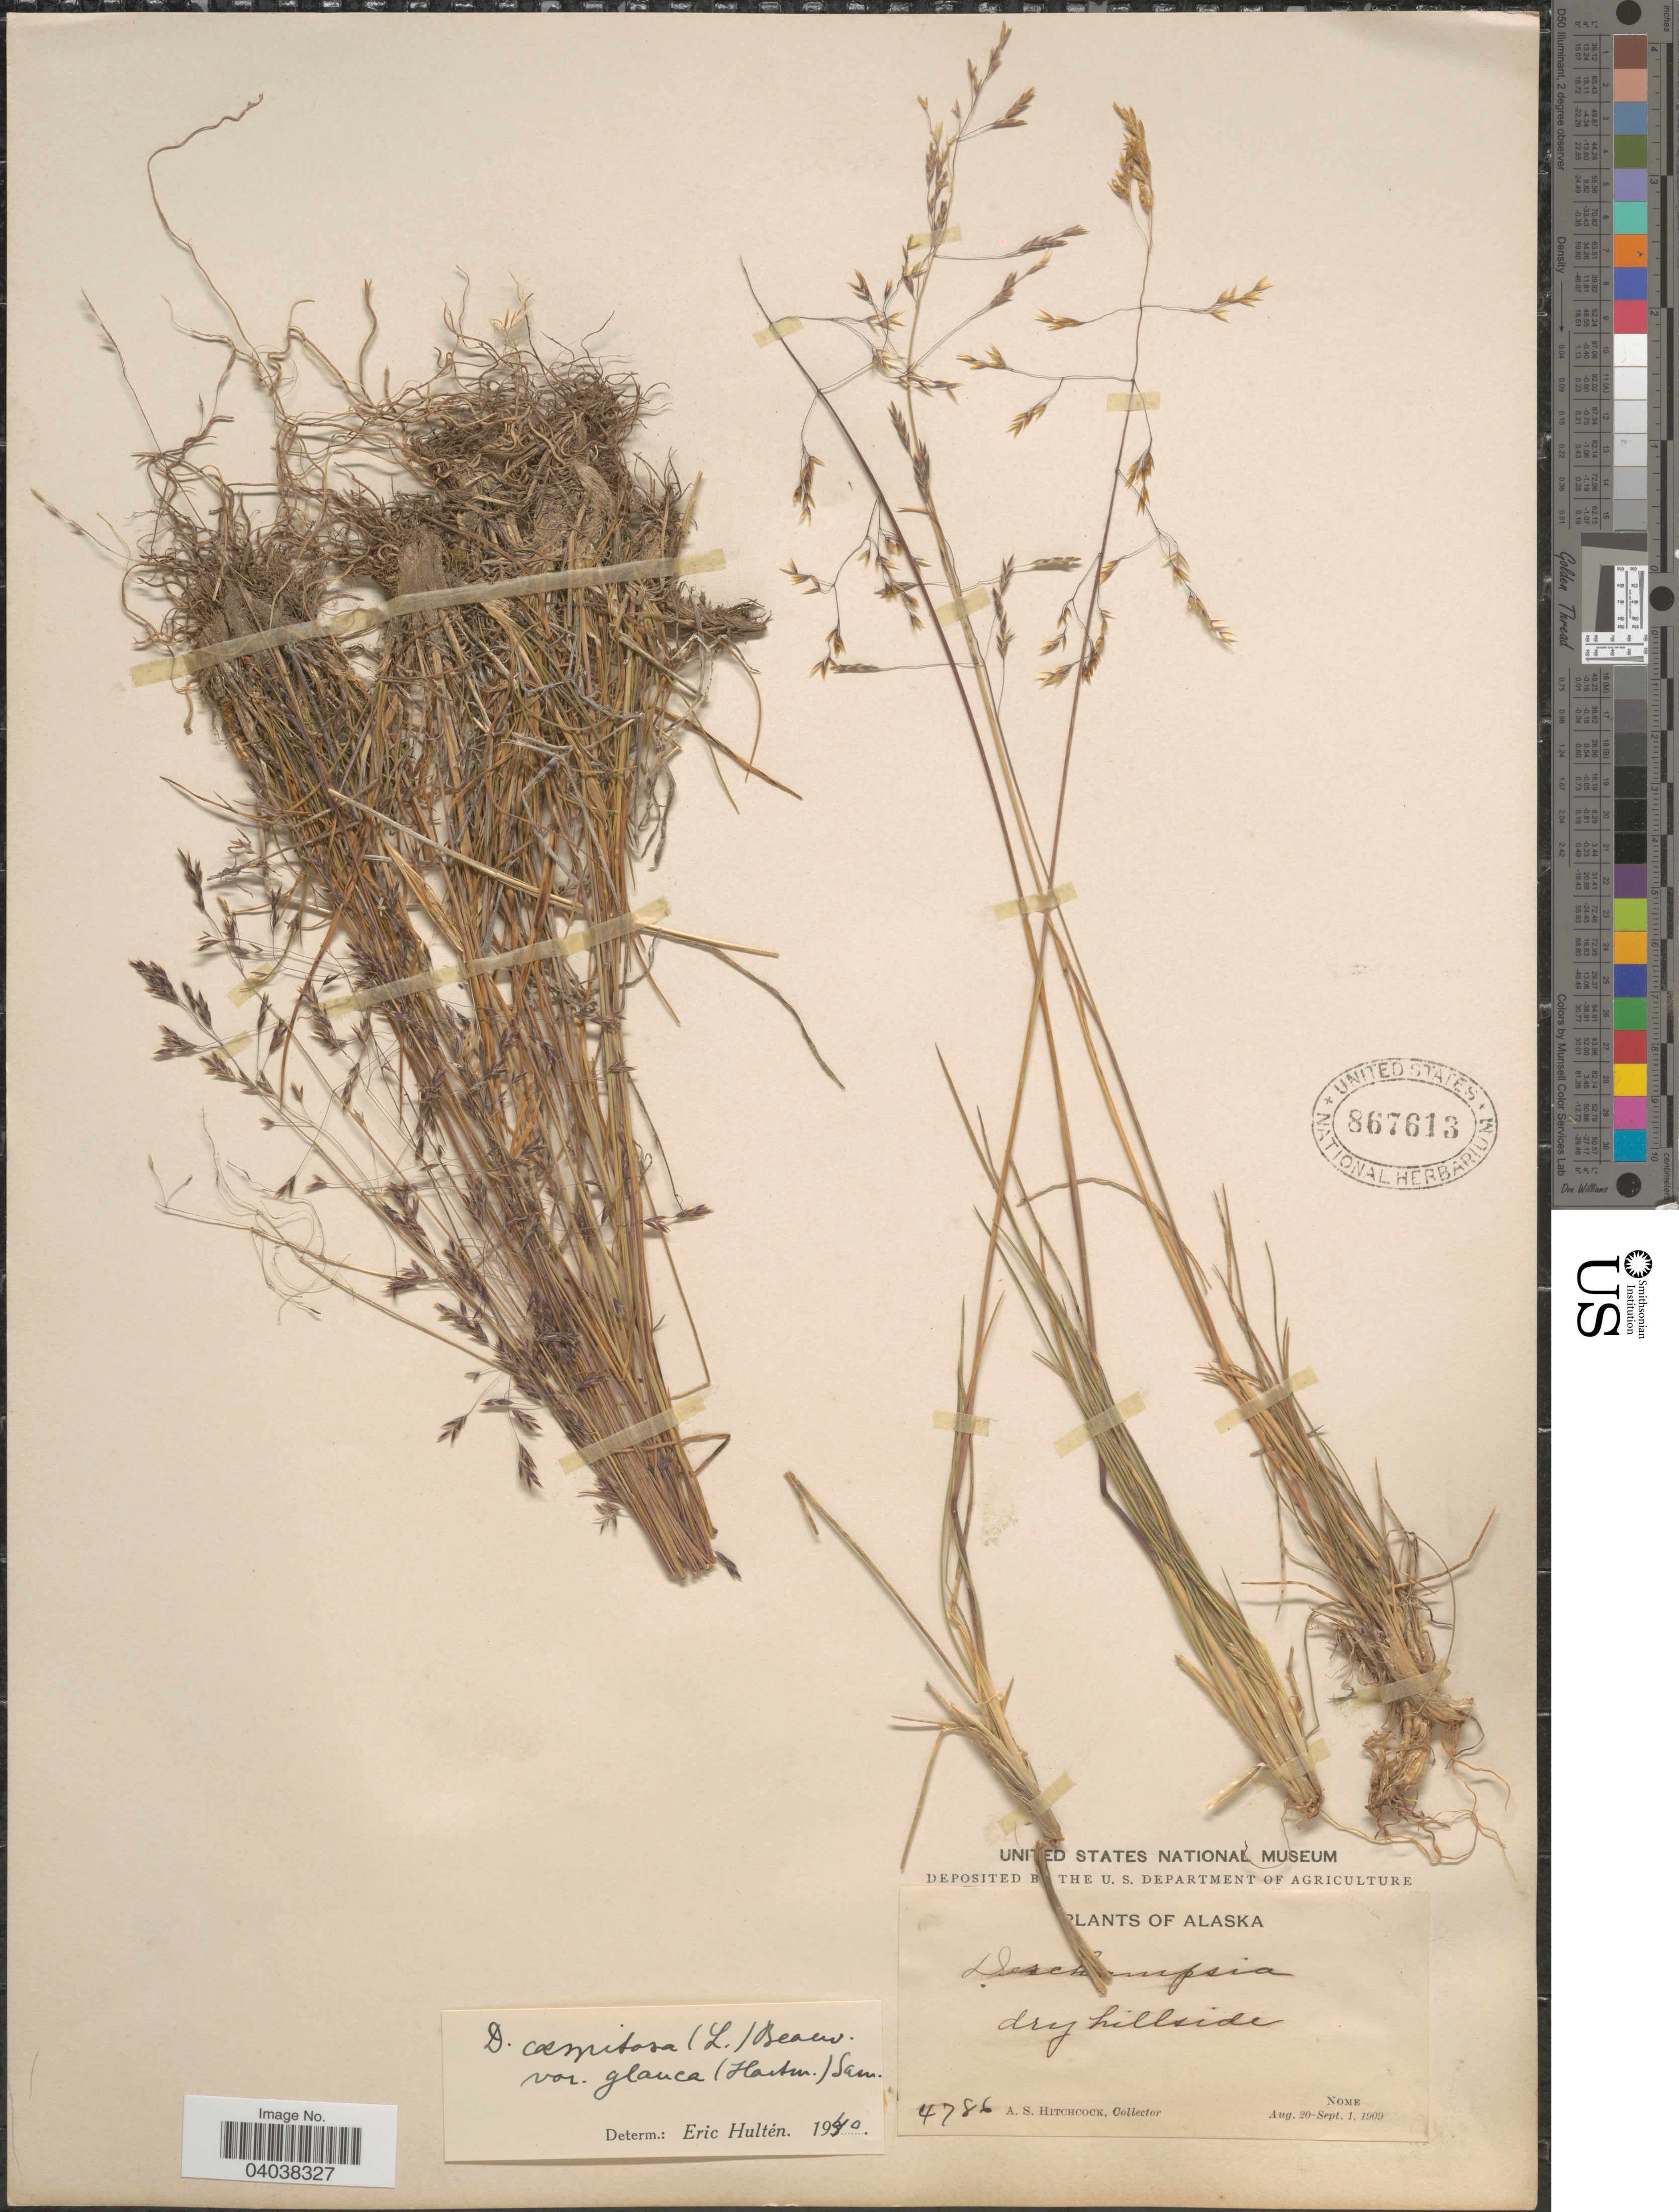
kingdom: Plantae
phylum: Tracheophyta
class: Liliopsida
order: Poales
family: Poaceae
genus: Deschampsia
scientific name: Deschampsia cespitosa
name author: (L.) P. Beauv.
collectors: A. S. Hitchcock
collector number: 4786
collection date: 1909-08-20/1909-09-01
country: United States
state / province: Alaska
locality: Dry hillside, Nome.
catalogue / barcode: US 867613